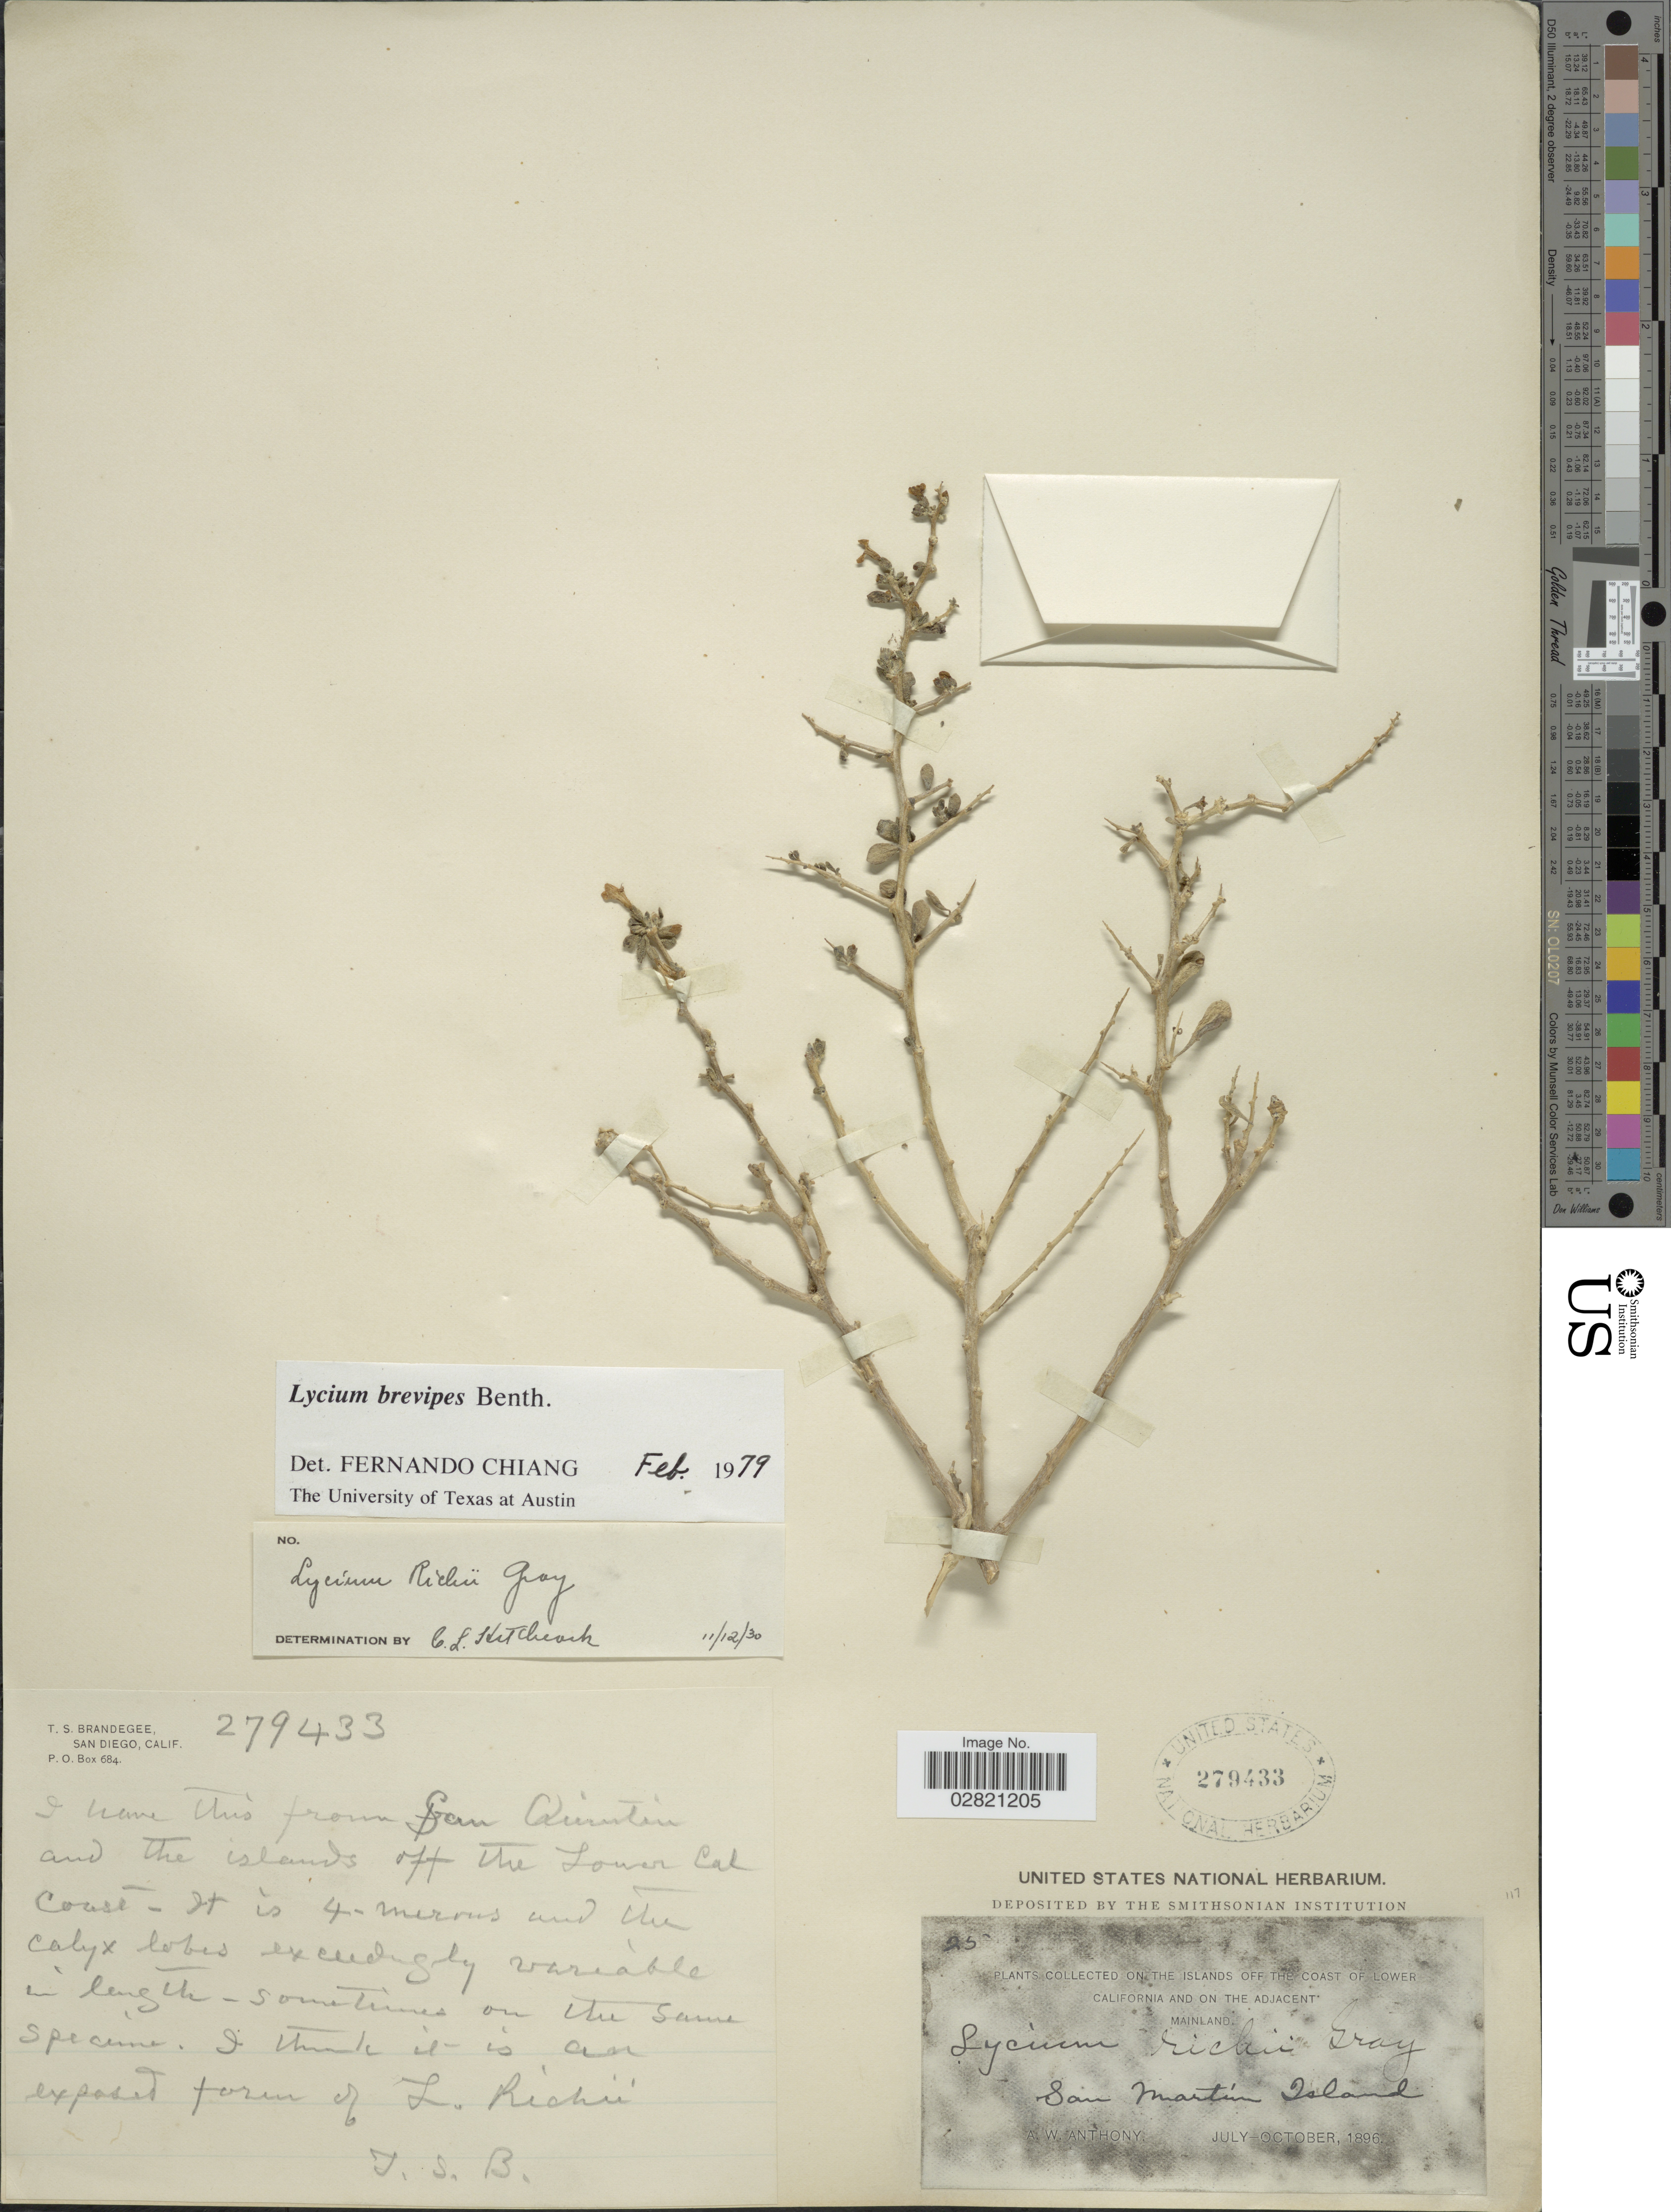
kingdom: Plantae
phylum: Tracheophyta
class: Magnoliopsida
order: Solanales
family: Solanaceae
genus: Lycium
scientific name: Lycium brevipes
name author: Benth.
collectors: A. W. Anthony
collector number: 25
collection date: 1896-07/1896-10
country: Mexico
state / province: Baja California Norte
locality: Islands off the coast of Lower California and on the adjacent mainland, San Martin Island.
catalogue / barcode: US 279433